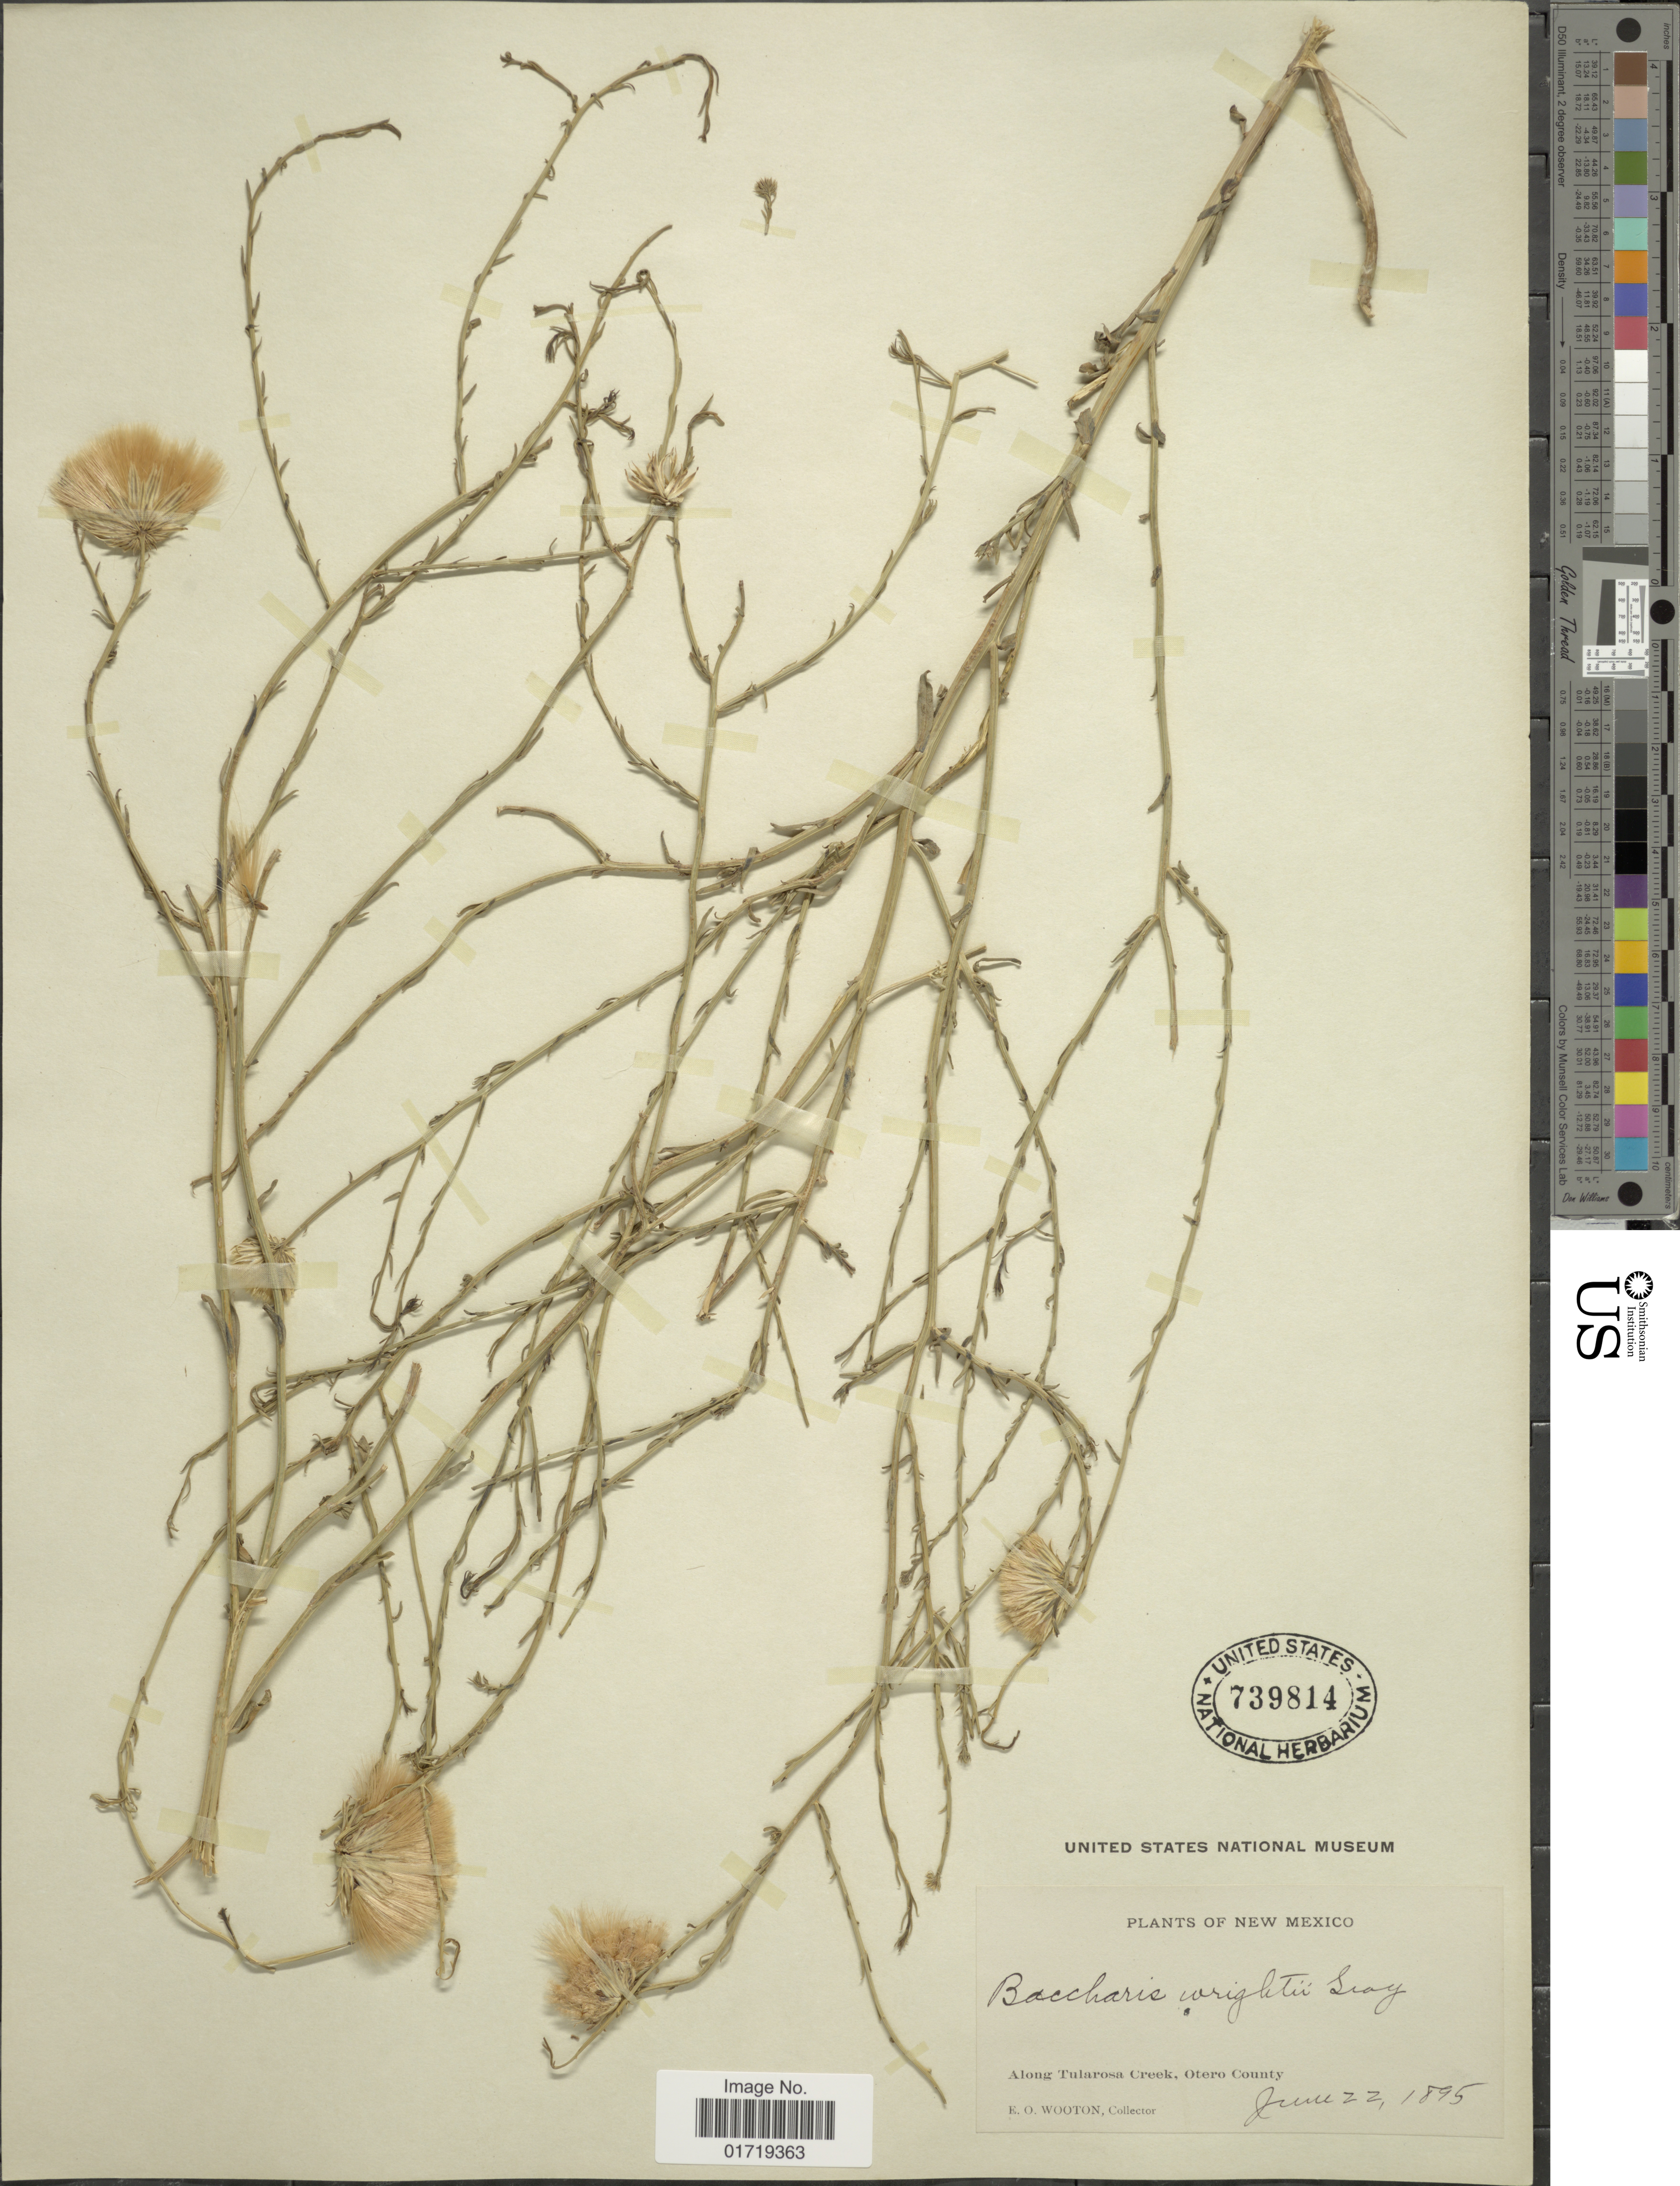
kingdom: Plantae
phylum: Tracheophyta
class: Magnoliopsida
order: Asterales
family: Asteraceae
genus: Baccharis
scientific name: Baccharis wrightii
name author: A. Gray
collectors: E. O. Wooton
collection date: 1895-06-22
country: United States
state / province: New Mexico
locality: Along Tularosa Creek, Otero County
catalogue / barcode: US 739814